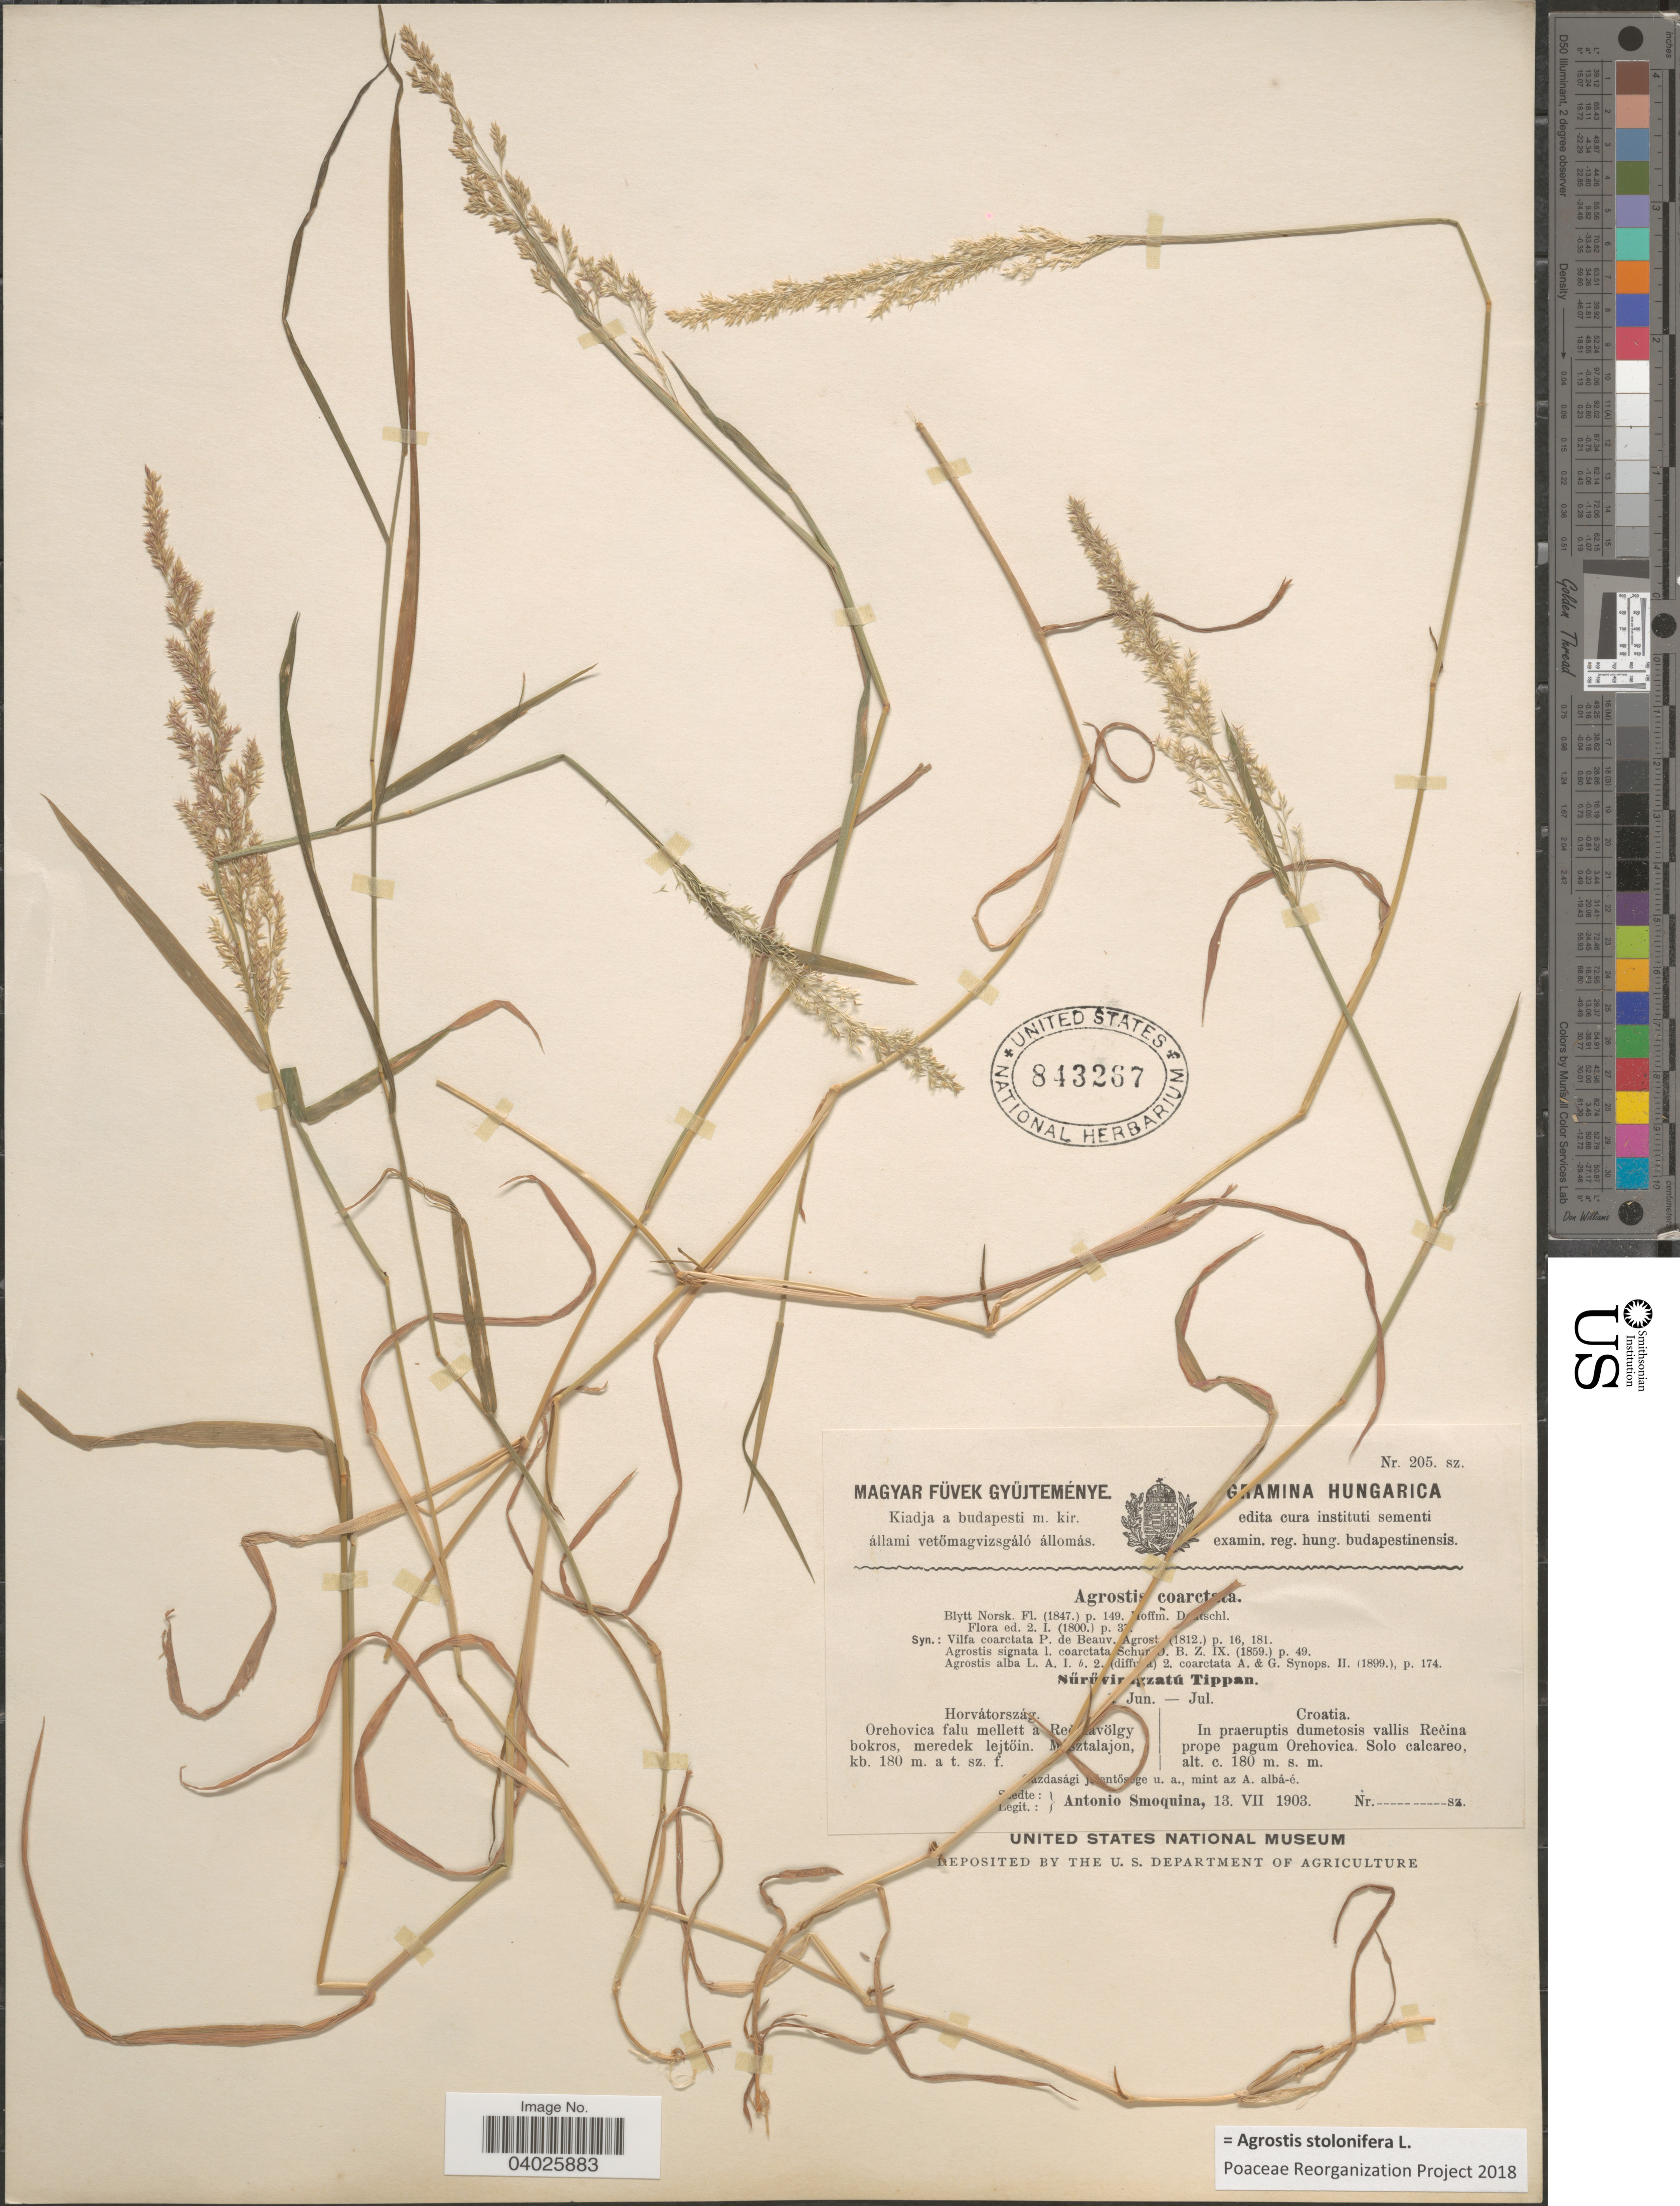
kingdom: Plantae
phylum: Tracheophyta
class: Liliopsida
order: Poales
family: Poaceae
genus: Agrostis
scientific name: Agrostis stolonifera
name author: L.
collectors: A. Smoquina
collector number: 205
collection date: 1903-07-13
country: Croatia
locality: In praeruptis dumetosis vallis Recina prope pagum Orehovica.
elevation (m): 180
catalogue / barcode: US 843267